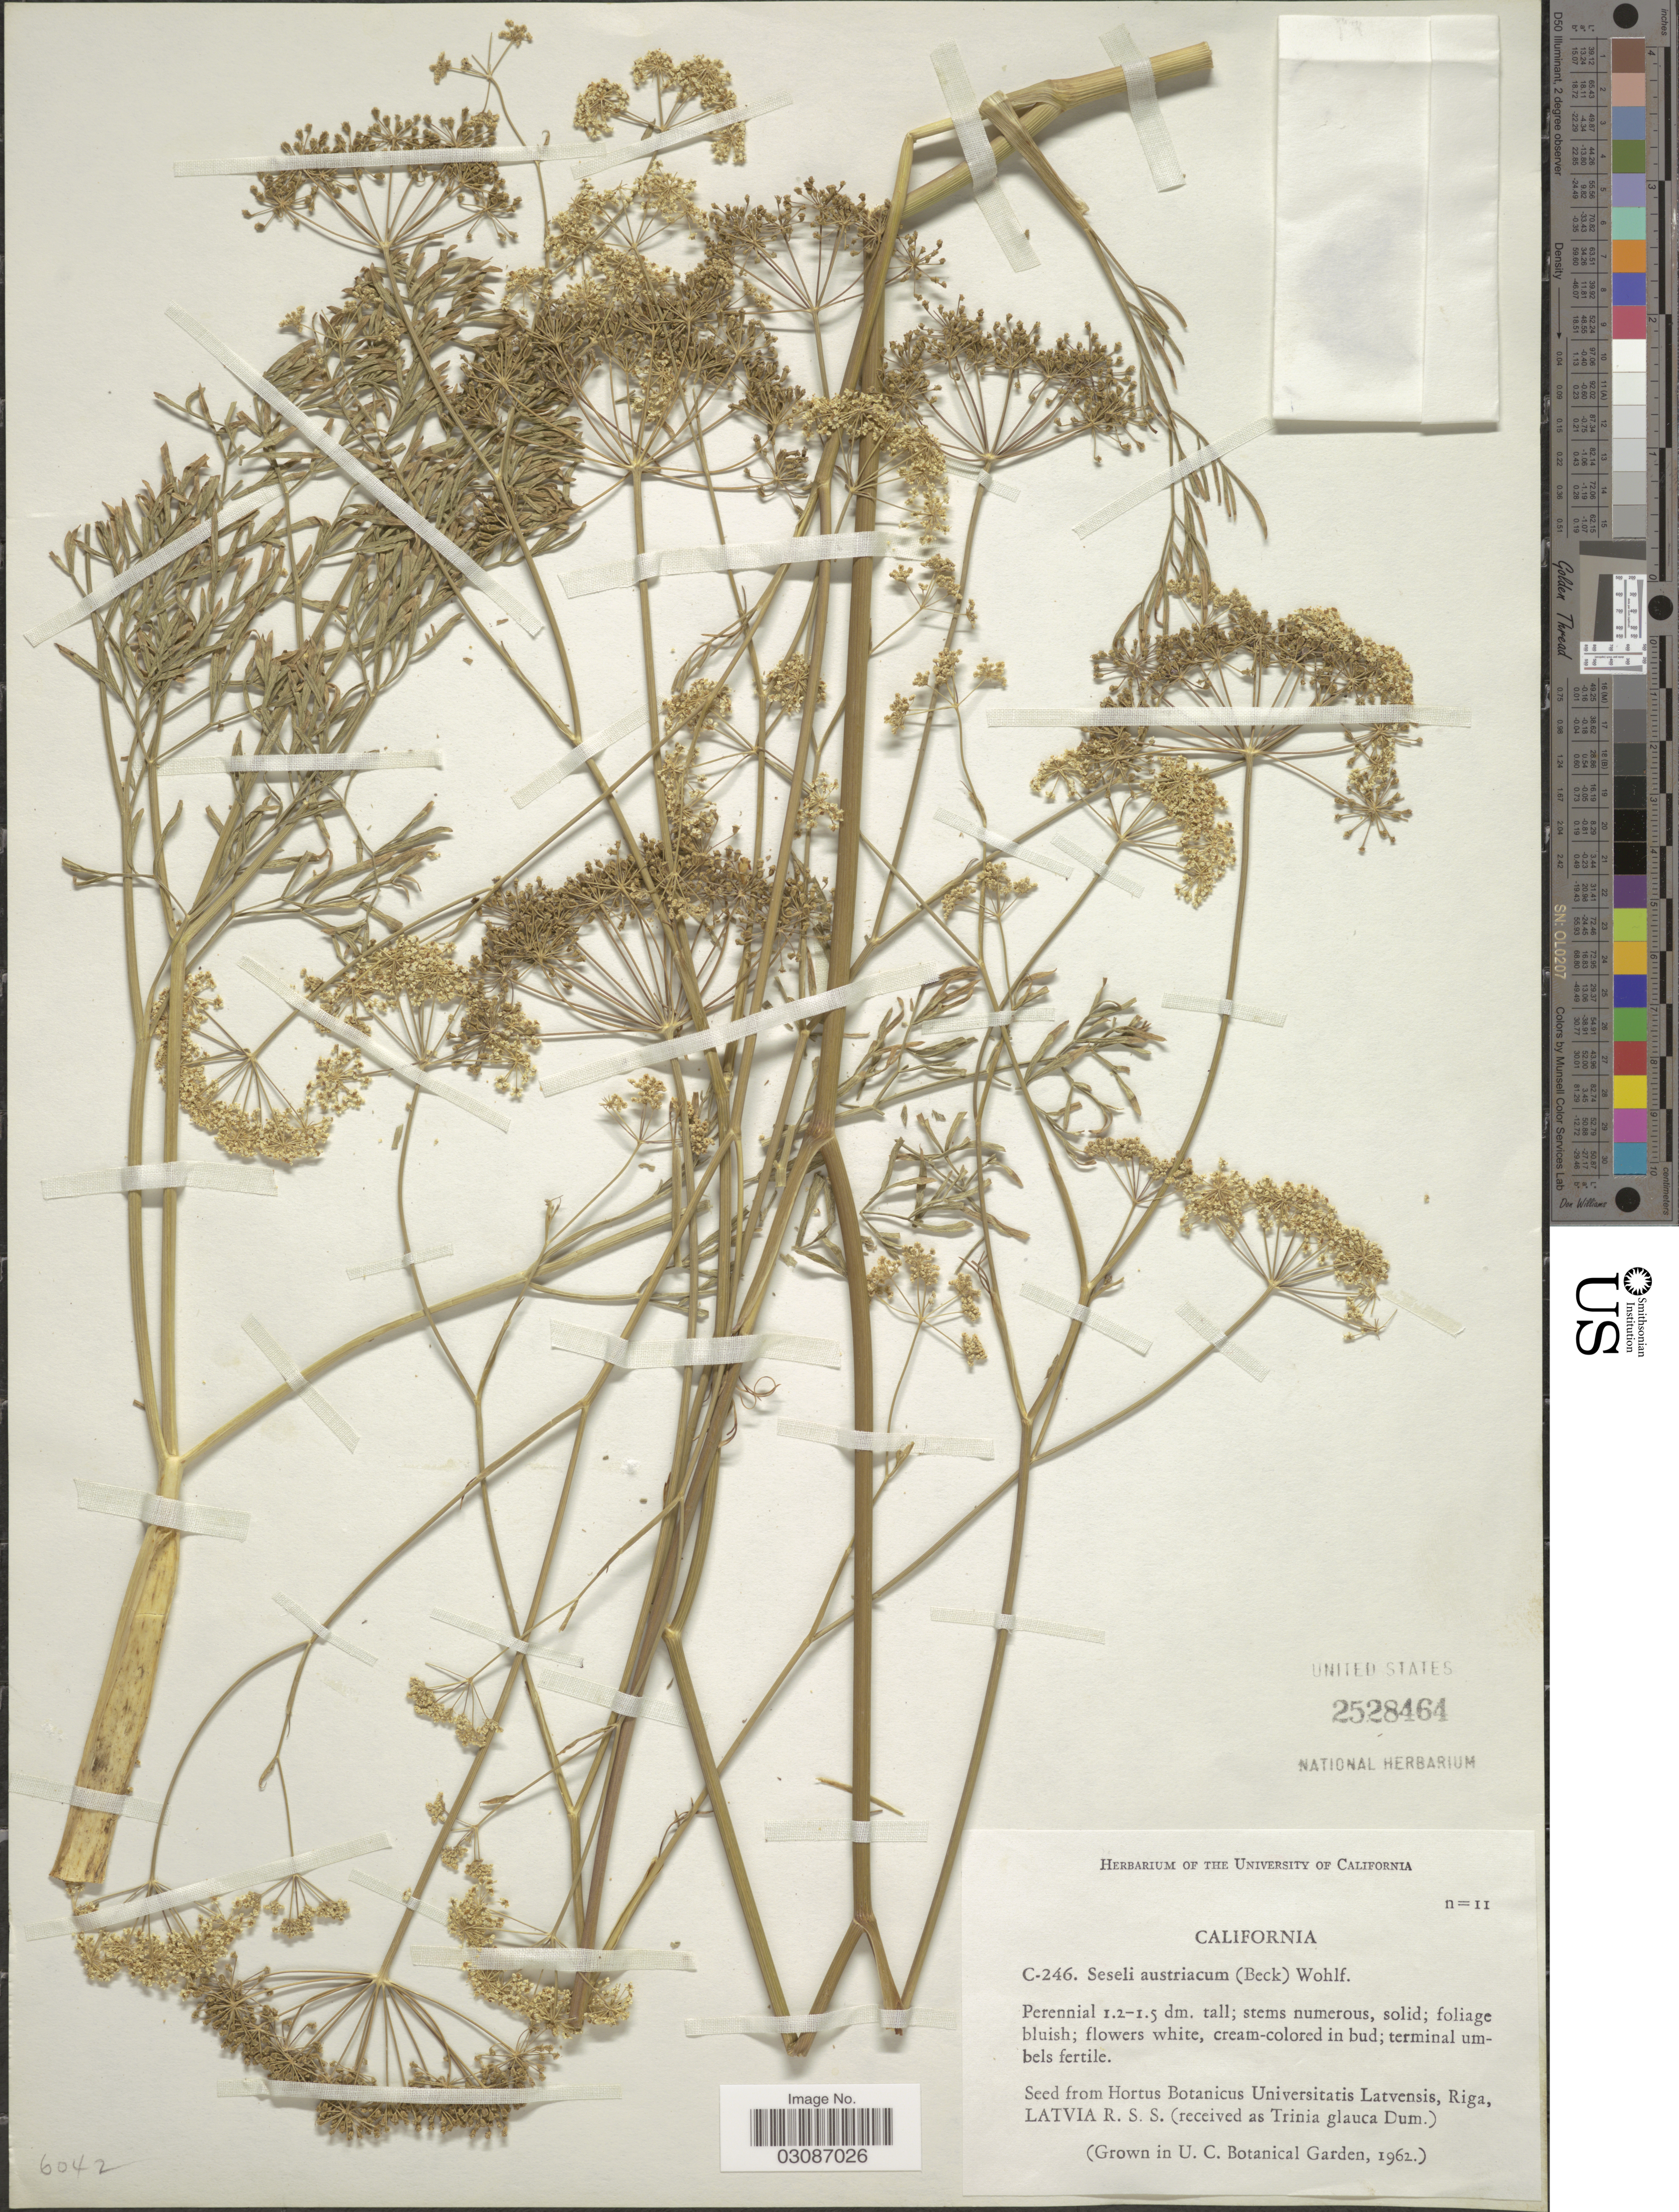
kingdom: Plantae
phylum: Tracheophyta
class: Magnoliopsida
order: Apiales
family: Apiaceae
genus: Seseli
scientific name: Seseli austriacum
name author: Wohlf.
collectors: ex herb. Univ. of California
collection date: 1962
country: United States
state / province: California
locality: In U.C. Botanical Garden.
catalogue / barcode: US 2528464